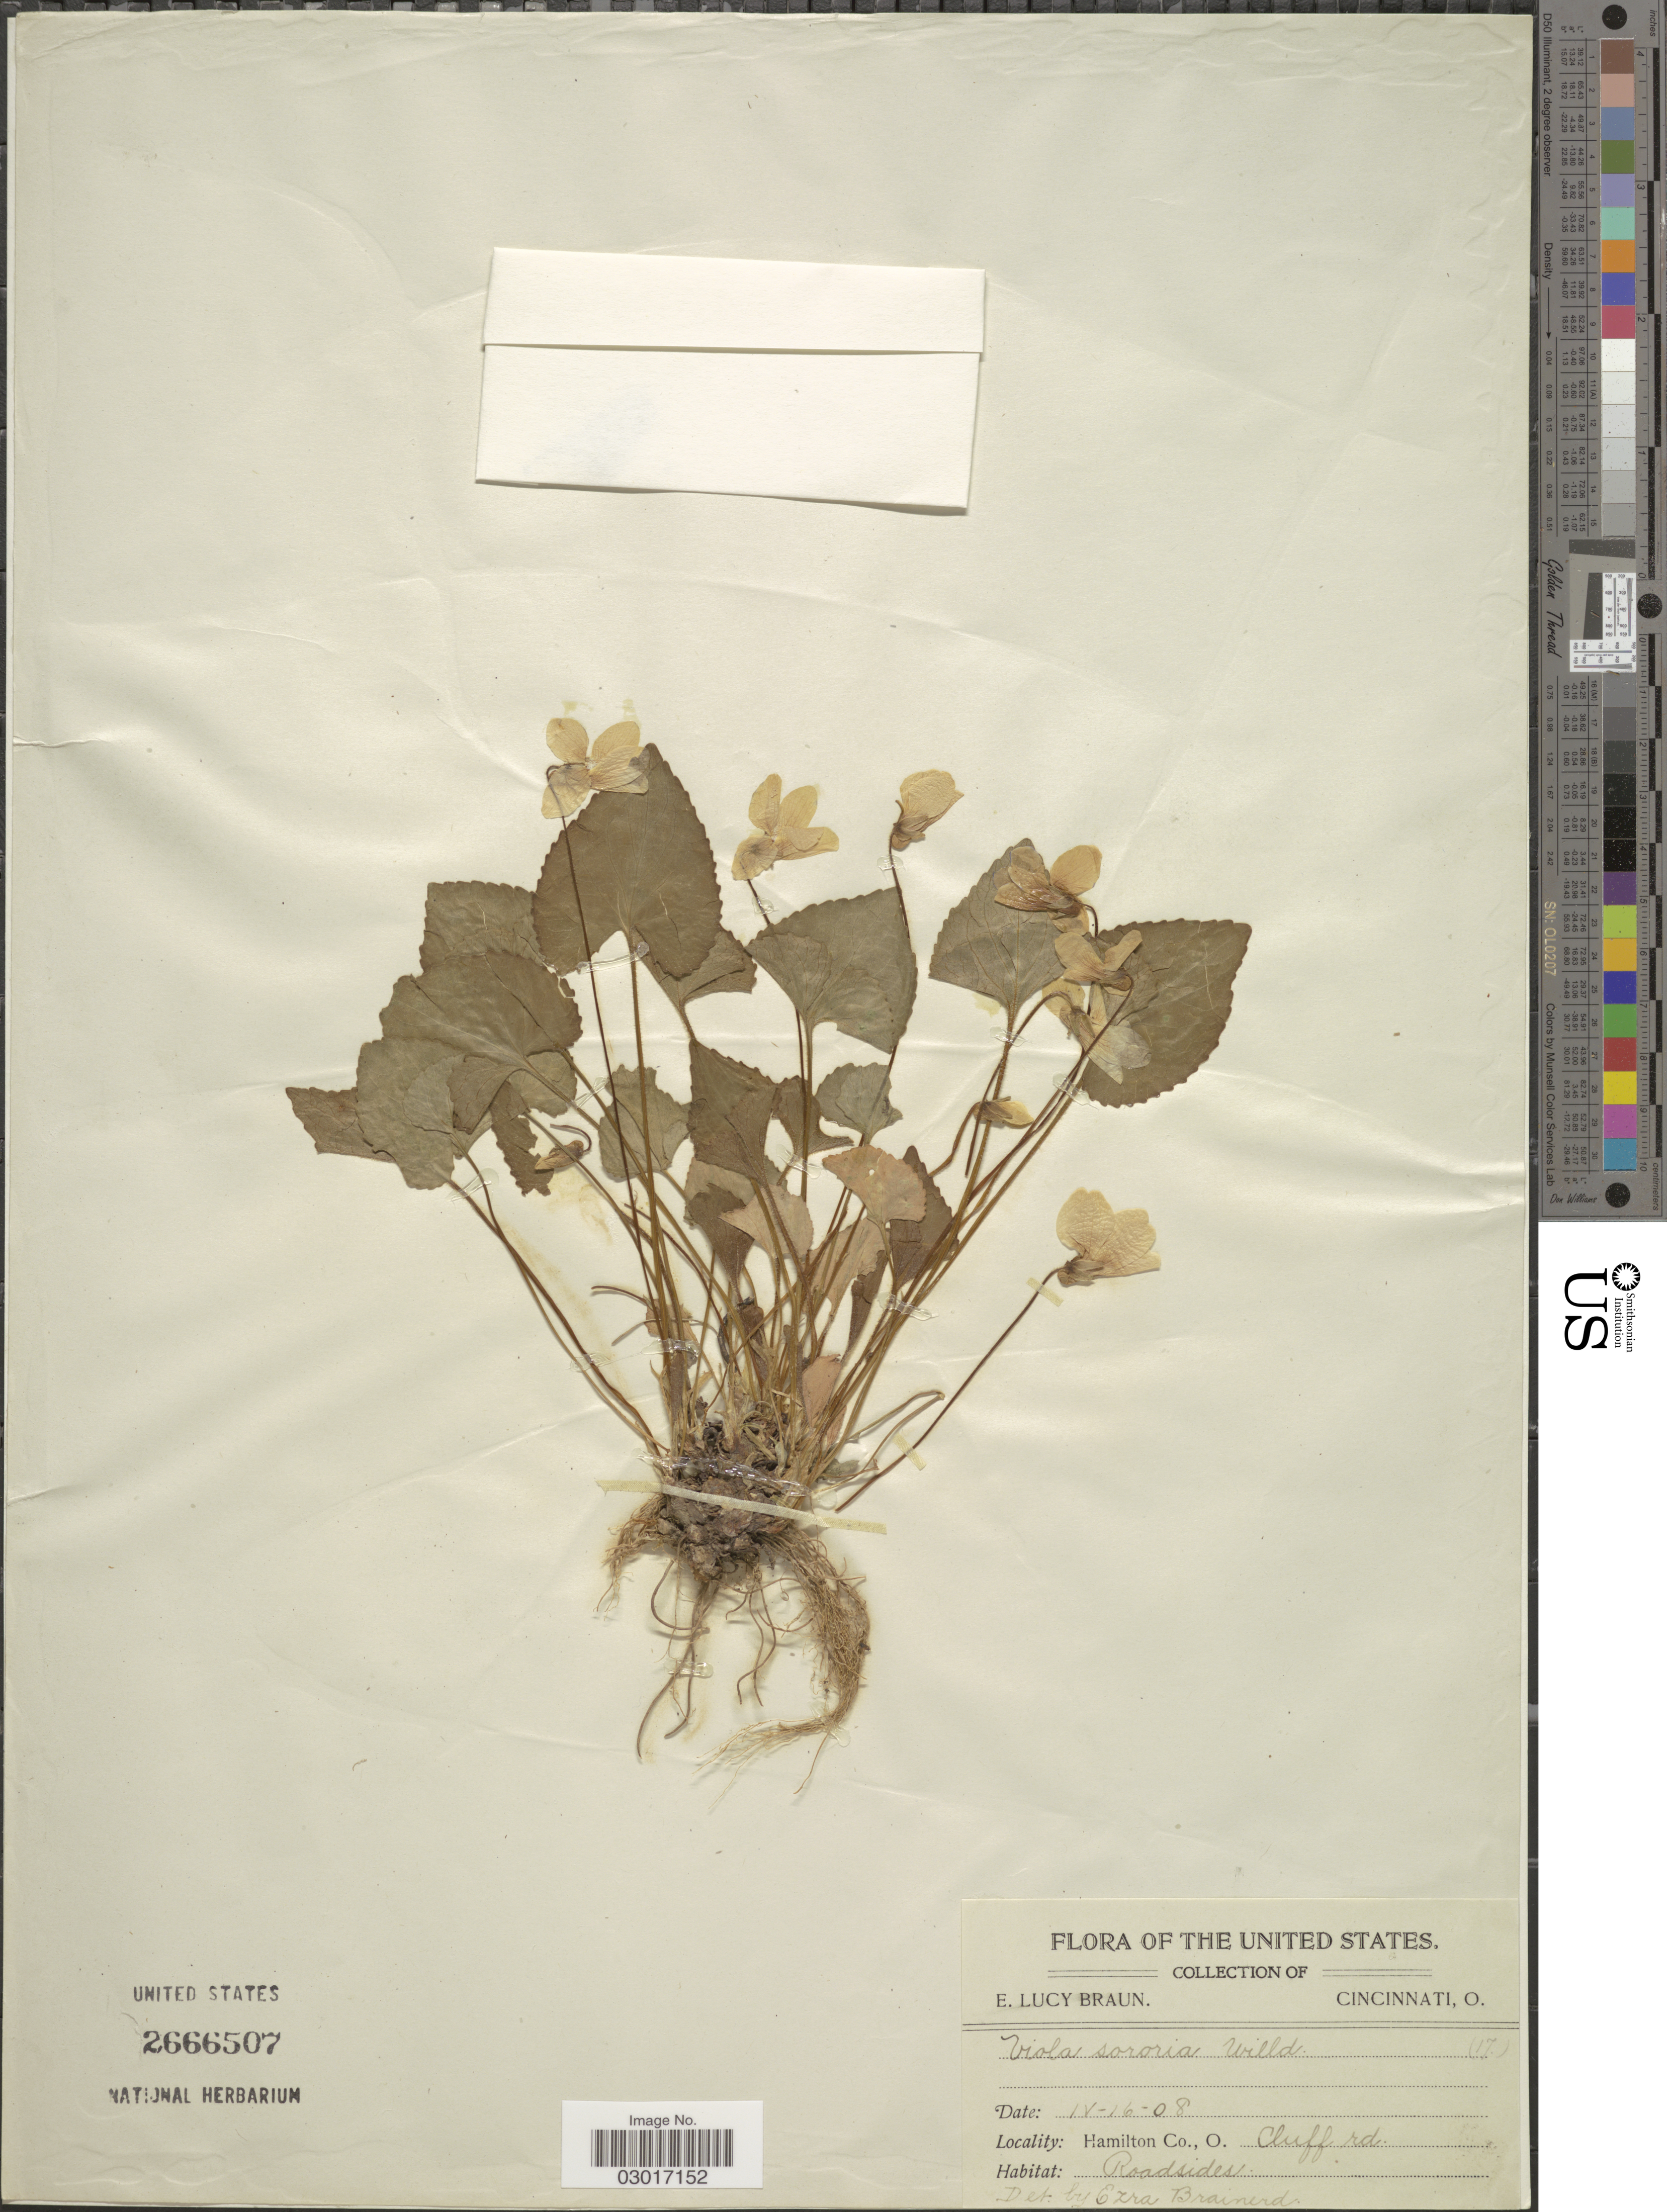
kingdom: Plantae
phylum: Tracheophyta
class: Magnoliopsida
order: Malpighiales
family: Violaceae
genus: Viola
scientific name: Viola sororia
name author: Willd.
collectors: E. L. Braun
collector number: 17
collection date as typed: Transcribed d/m/y: 16/4/8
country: United States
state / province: Ohio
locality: Hamilton Co., O. Cluff rd.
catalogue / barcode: US 2666507